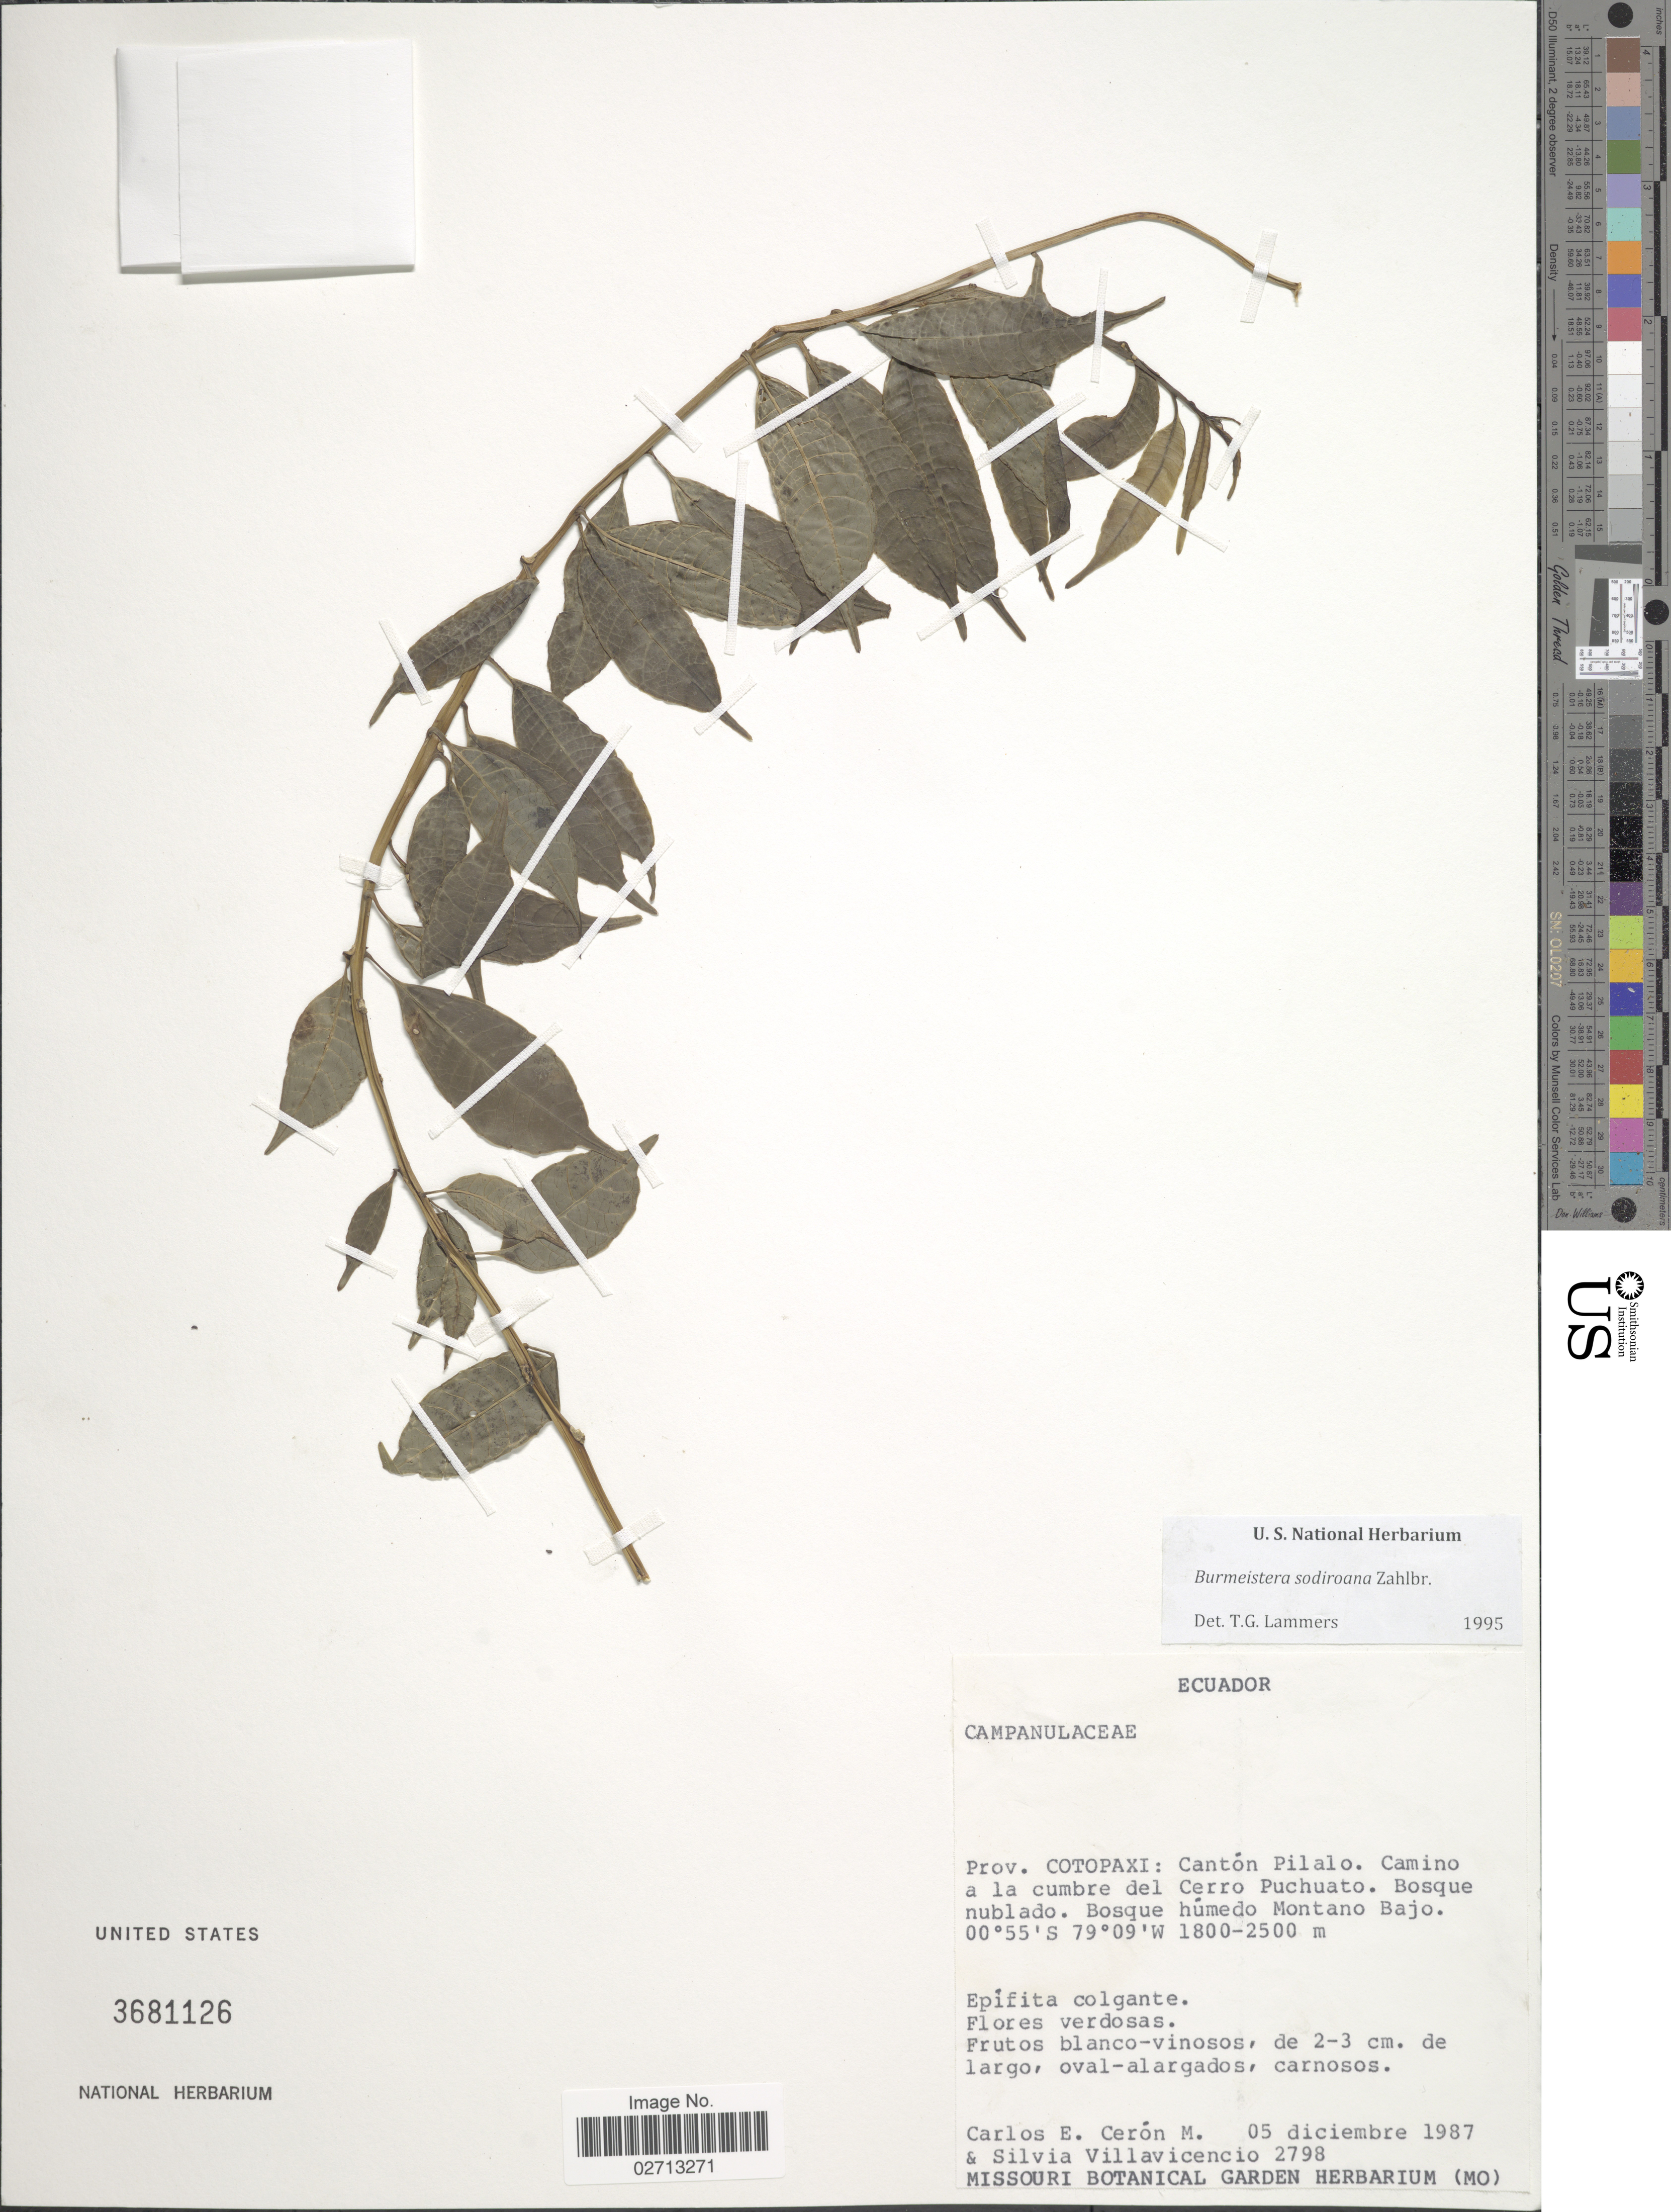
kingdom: Plantae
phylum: Tracheophyta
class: Magnoliopsida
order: Asterales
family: Campanulaceae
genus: Burmeistera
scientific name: Burmeistera sodiroana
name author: Zahlbr.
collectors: C. E. Cerón M. & S. Villavicencio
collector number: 2798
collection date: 1987-12-05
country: Ecuador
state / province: Cotopaxi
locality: Cantón Pilalo. Camino a la cumbre del Cerro Puchuato.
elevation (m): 1800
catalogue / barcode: US 3681126